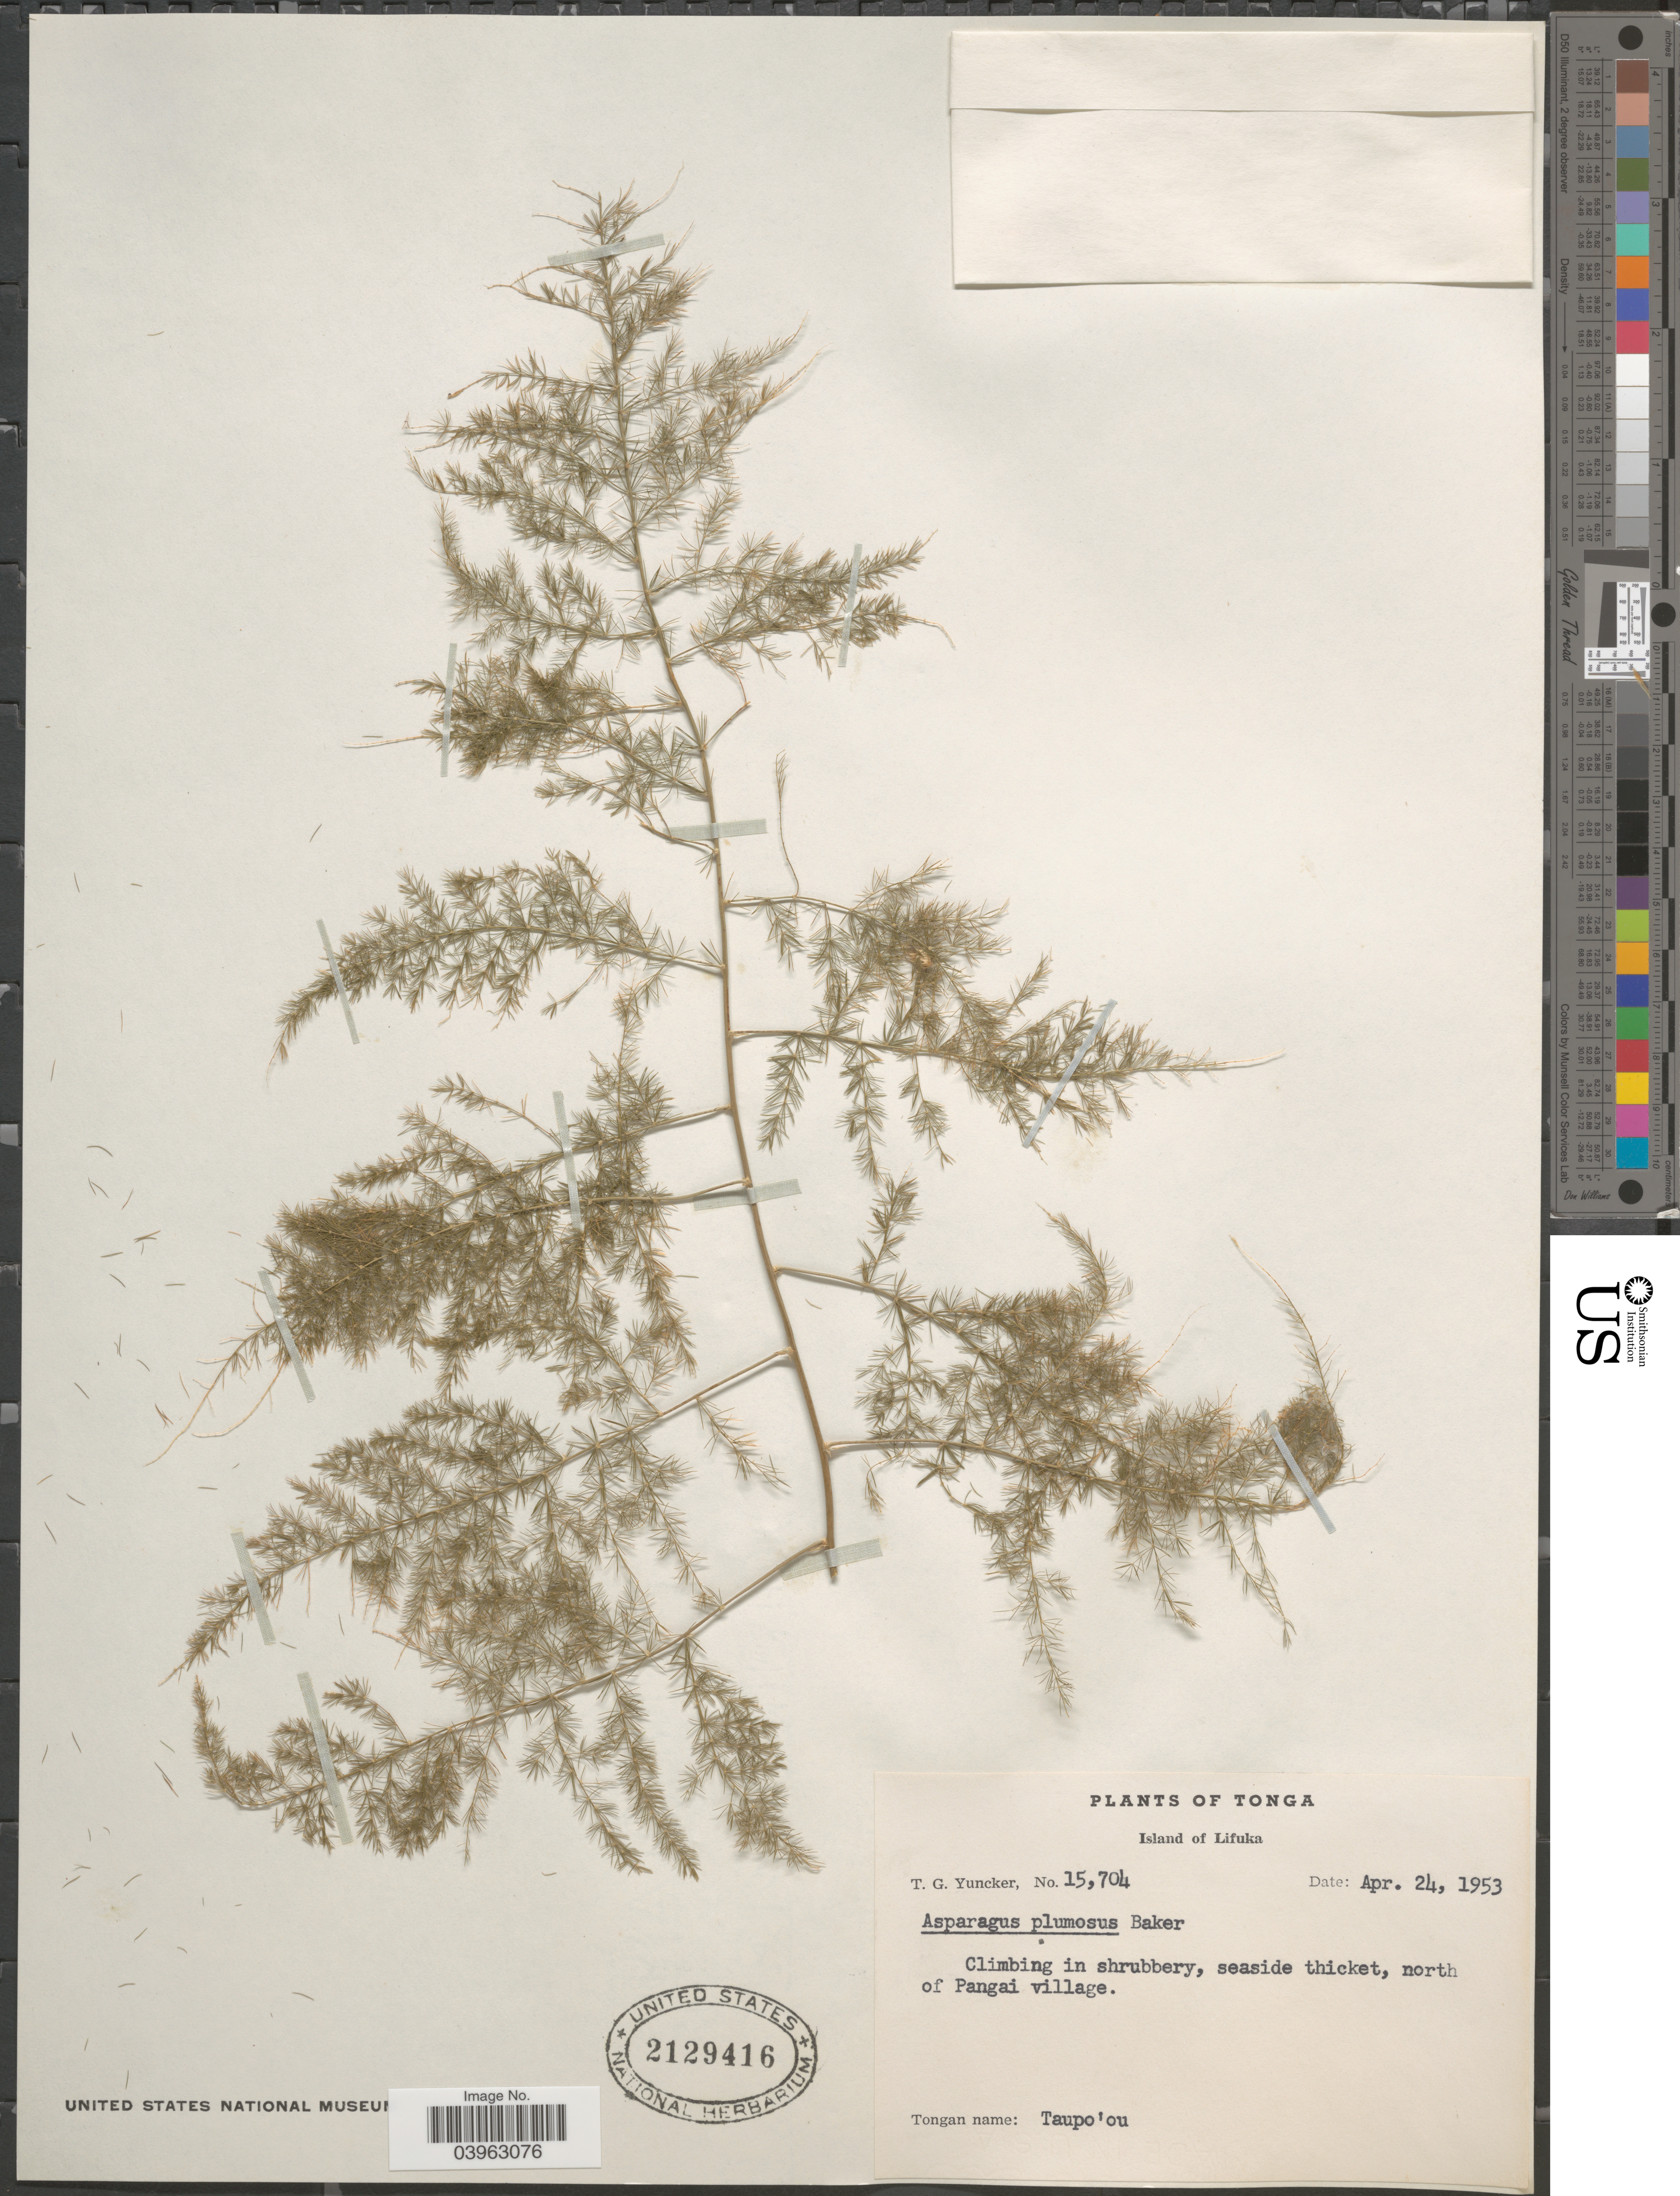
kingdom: Plantae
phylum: Tracheophyta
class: Liliopsida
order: Asparagales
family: Asparagaceae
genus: Asparagus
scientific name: Asparagus plumosus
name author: Baker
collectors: T. G. Yuncker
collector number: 15704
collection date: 1953-04-24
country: Tonga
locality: Island of Lifuka. North of Pangai village.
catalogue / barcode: US 2129416